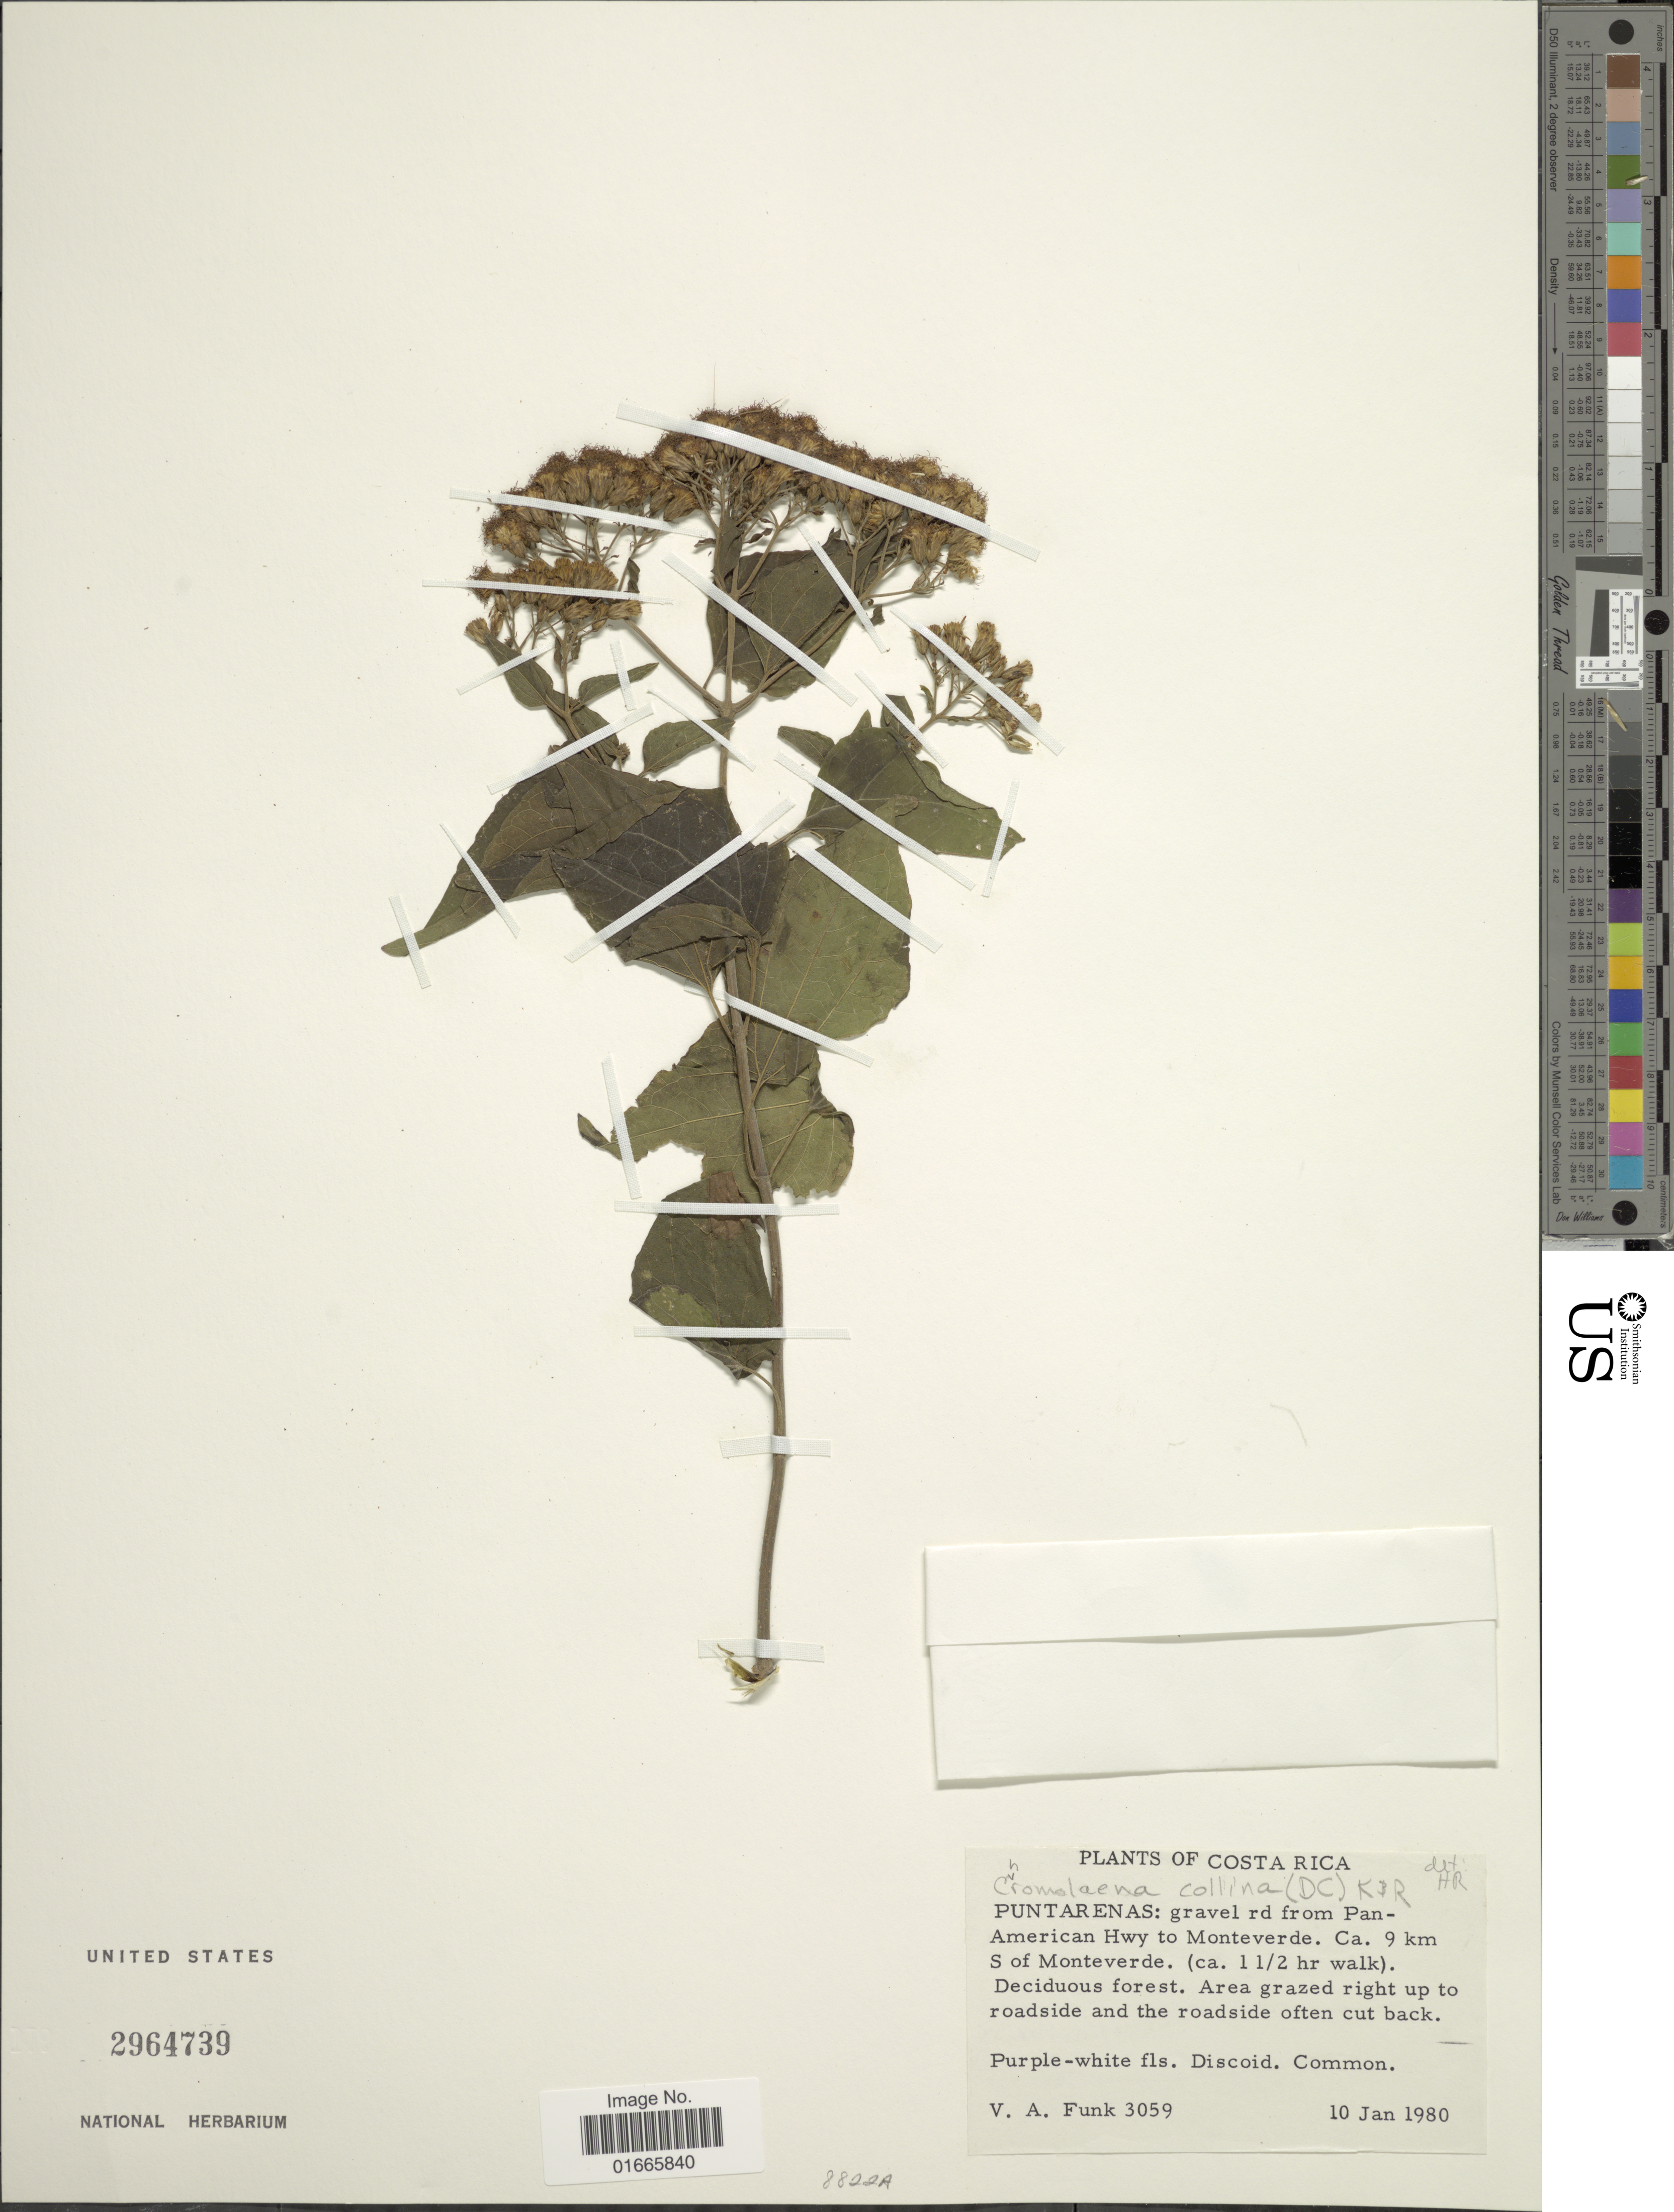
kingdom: Plantae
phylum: Tracheophyta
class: Magnoliopsida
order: Asterales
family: Asteraceae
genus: Chromolaena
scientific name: Chromolaena collina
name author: (DC.) R.M. King & H. Rob.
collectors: V. Funk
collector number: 3059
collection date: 1980-01-10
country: Costa Rica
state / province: Puntarenas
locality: Puntarenas: gravel rd from Pan-American Hwy to Monteverde, ca. 9 km S of Monteverde (ca. 1½ hr walk)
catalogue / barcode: US 2964739